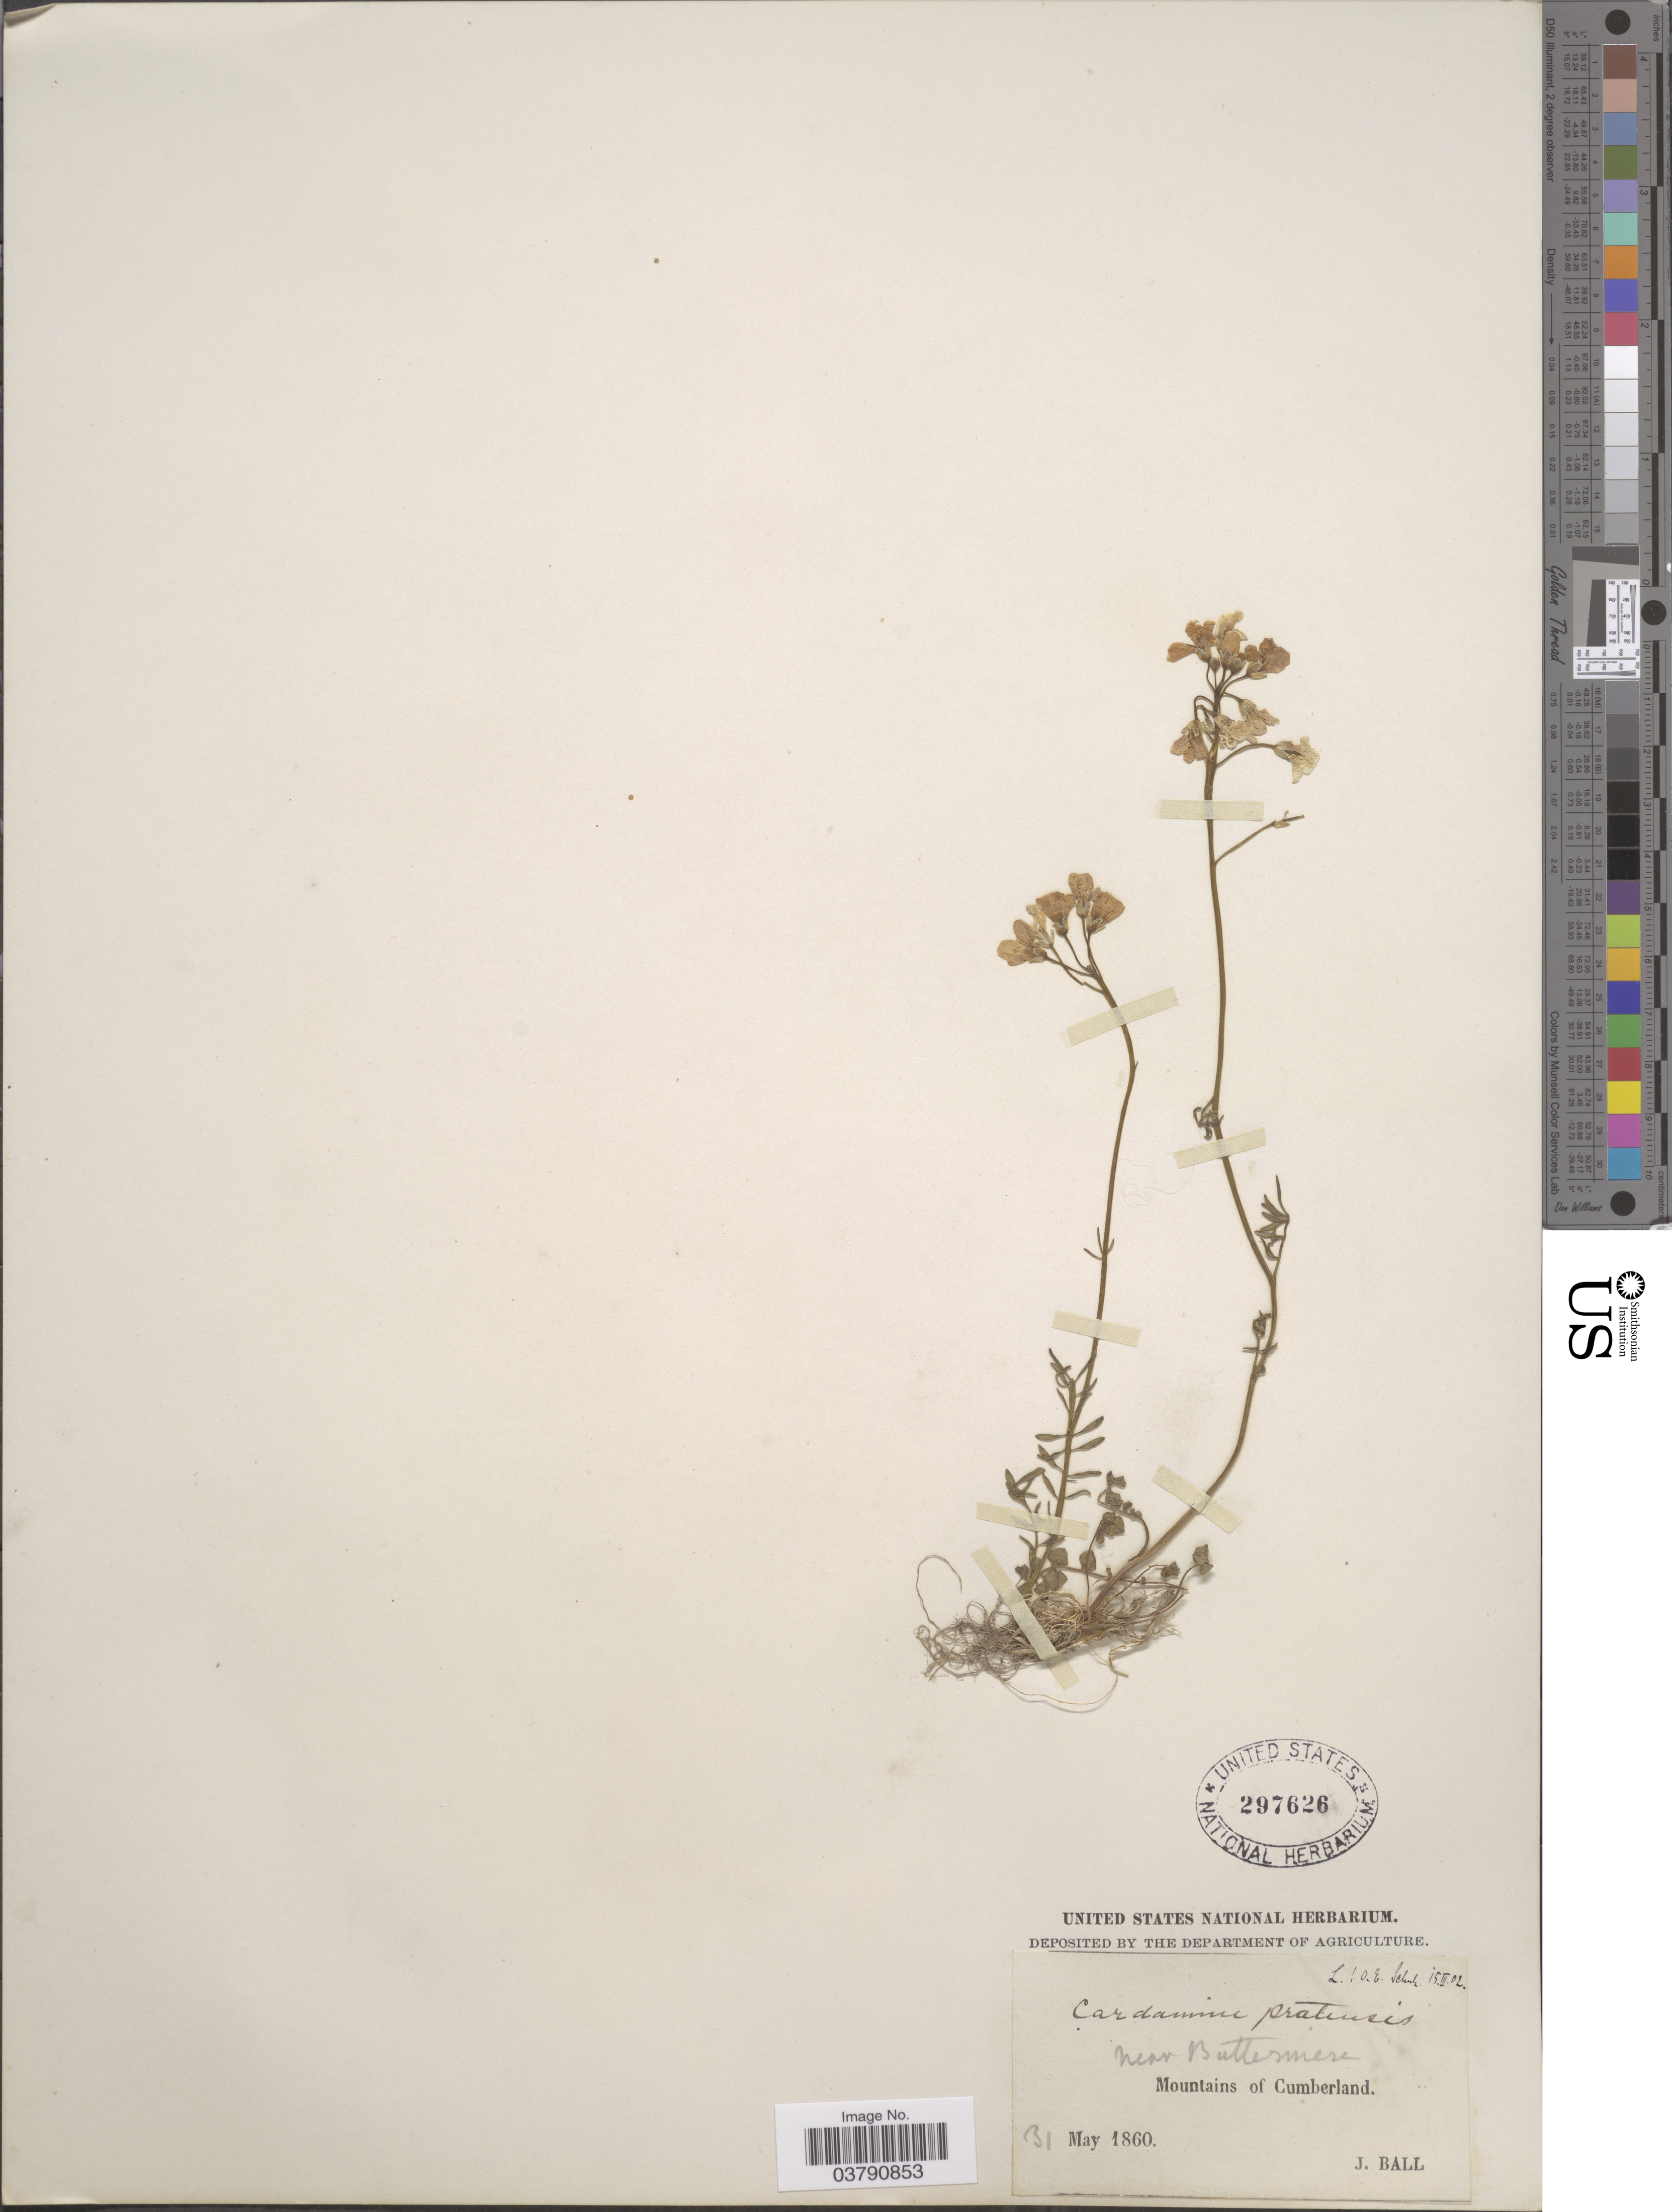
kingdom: Plantae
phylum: Tracheophyta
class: Magnoliopsida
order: Brassicales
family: Brassicaceae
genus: Cardamine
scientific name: Cardamine pratensis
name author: L.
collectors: J. Ball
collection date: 1860-05-31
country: United Kingdom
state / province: England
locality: Near Buttermere. Mountains of Cumberland.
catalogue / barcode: US 297626